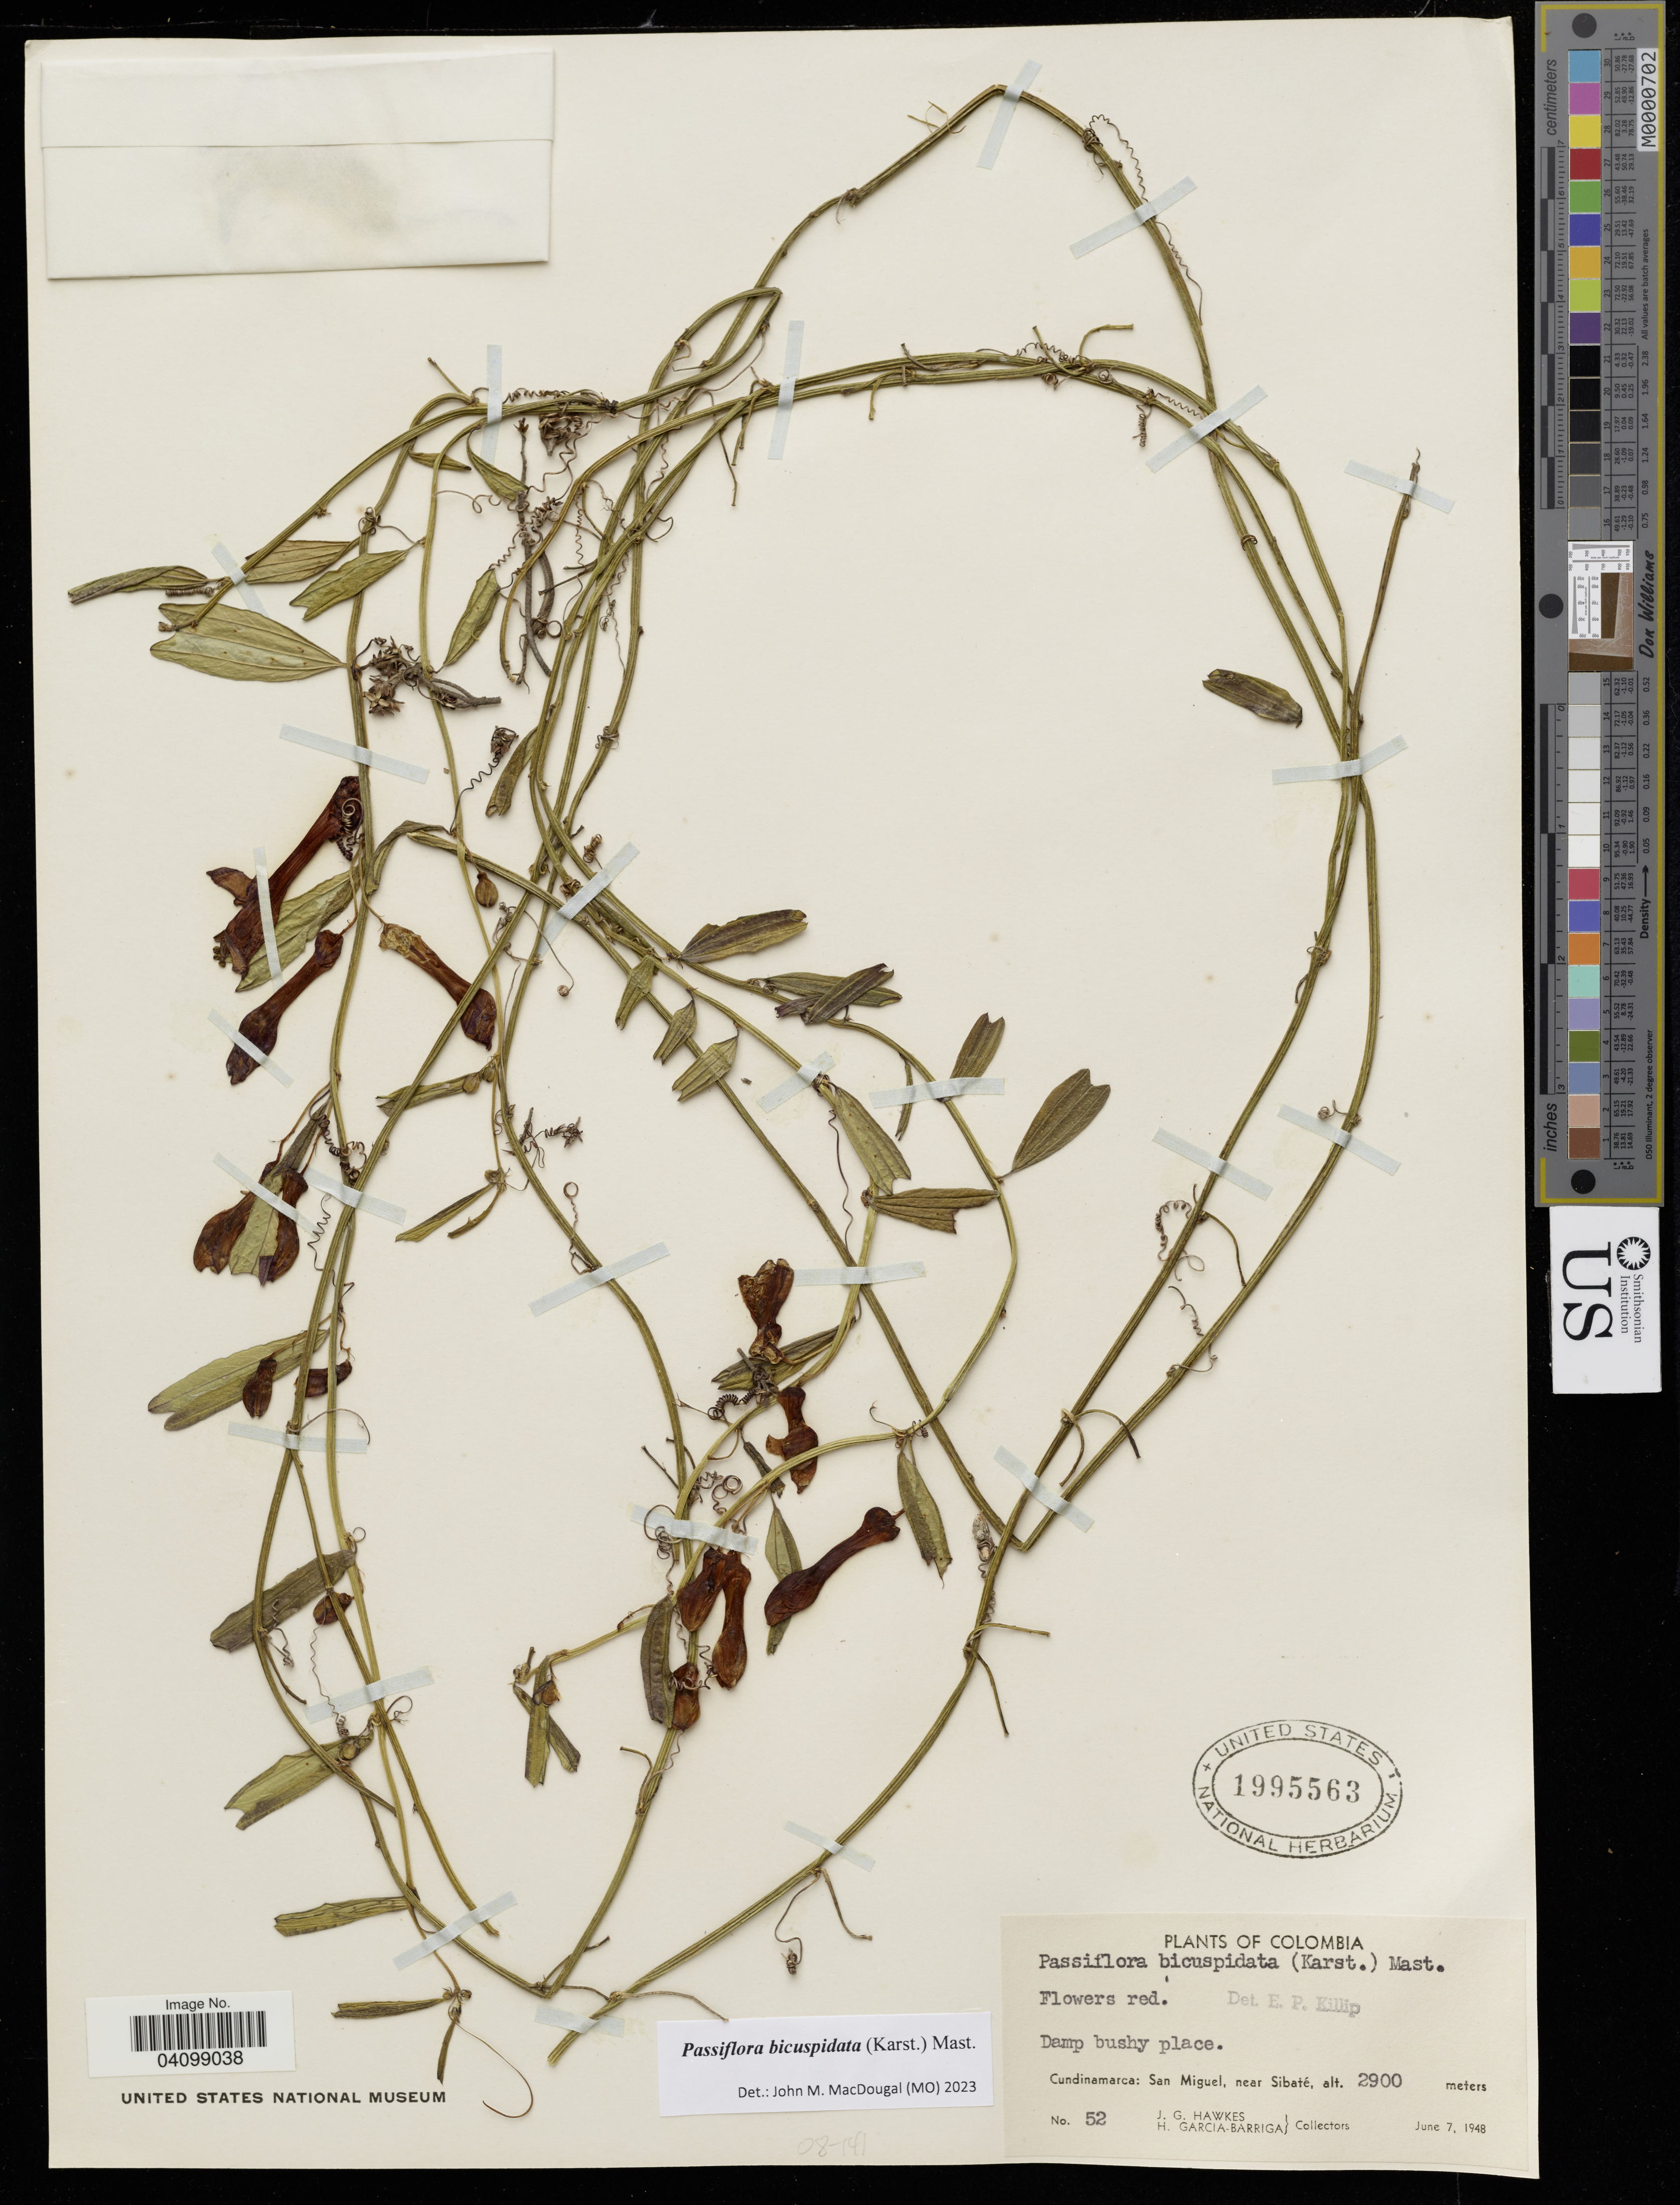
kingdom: Plantae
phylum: Tracheophyta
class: Magnoliopsida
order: Malpighiales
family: Passifloraceae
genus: Passiflora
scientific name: Passiflora bicuspidata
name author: (H. Karst.) Mast.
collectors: J. Hawkes & H. Garcia-Barriga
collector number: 52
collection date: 1948-06-07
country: Colombia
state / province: Cundinamarca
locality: San Miguel, near Sibaté.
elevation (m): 2900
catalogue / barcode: US 1995563